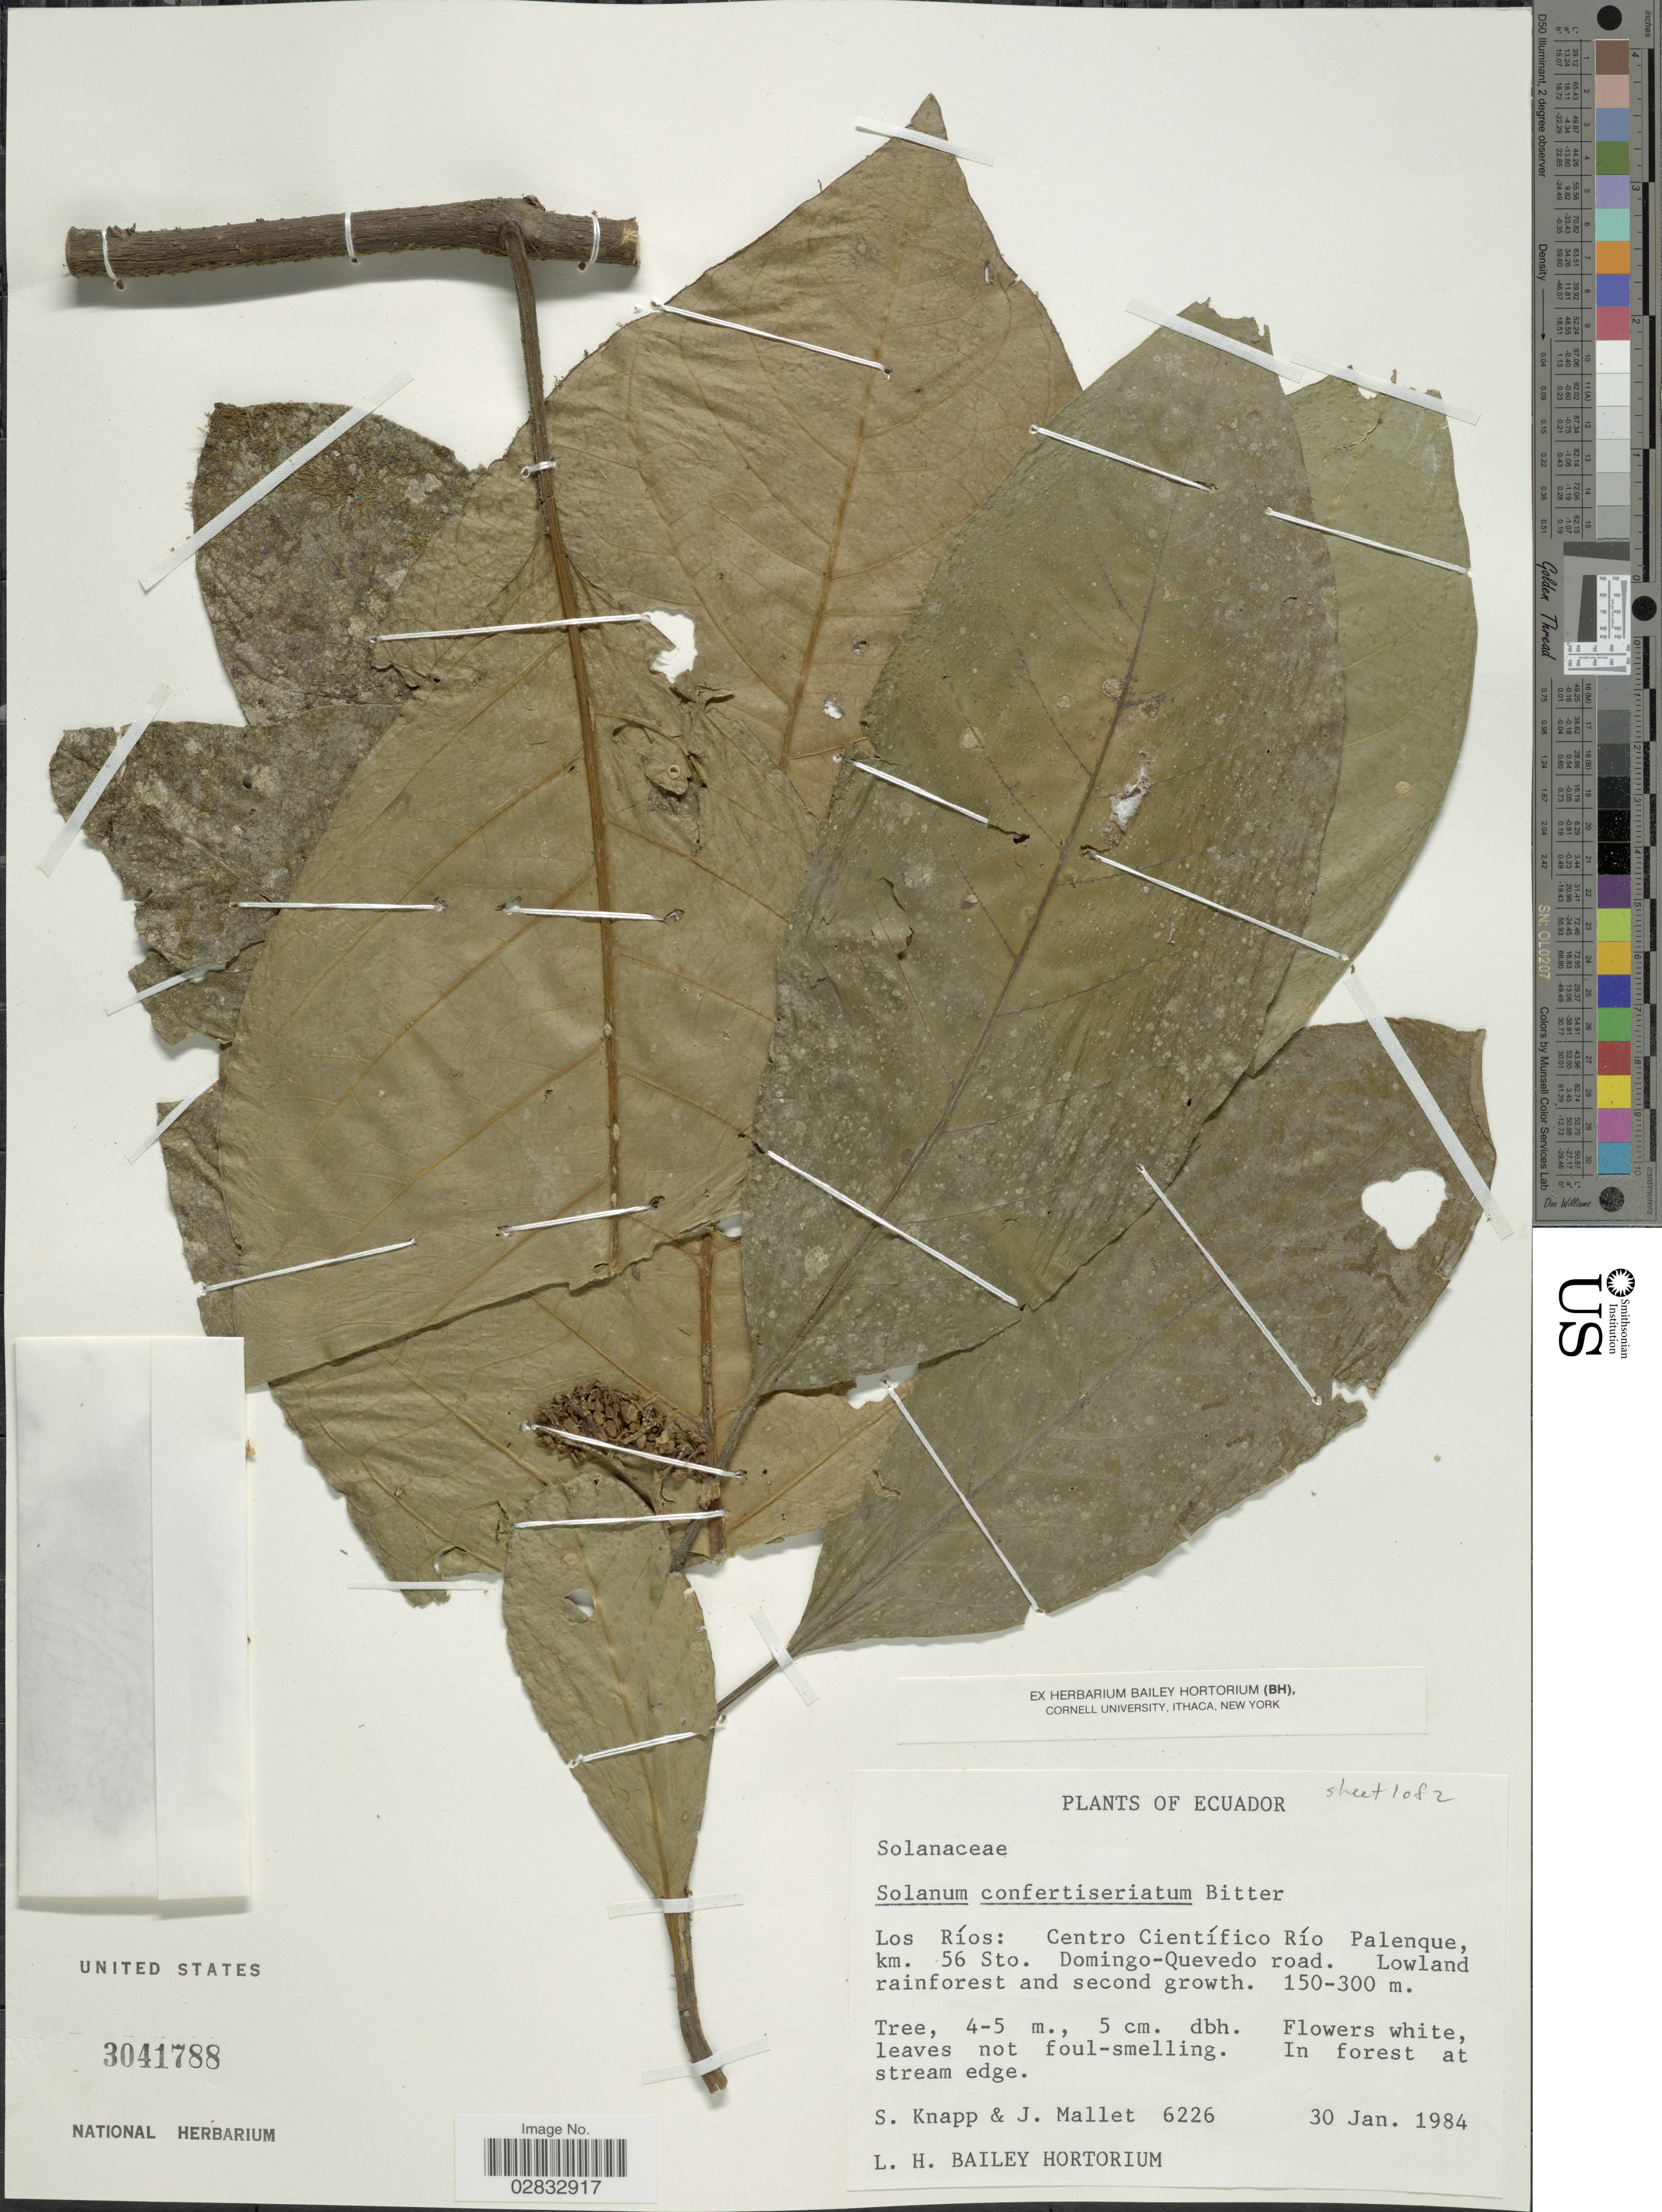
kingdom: Plantae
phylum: Tracheophyta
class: Magnoliopsida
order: Solanales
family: Solanaceae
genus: Solanum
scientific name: Solanum confertiseriatum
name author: Bitter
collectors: S. Knapp & J. Mallet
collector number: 6226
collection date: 1984-01-30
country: Ecuador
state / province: Los Ríos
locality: Centro Científico Río Palenque, km. 56 Sto. Domingo-Quevedo road.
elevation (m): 150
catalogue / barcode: US 3041788